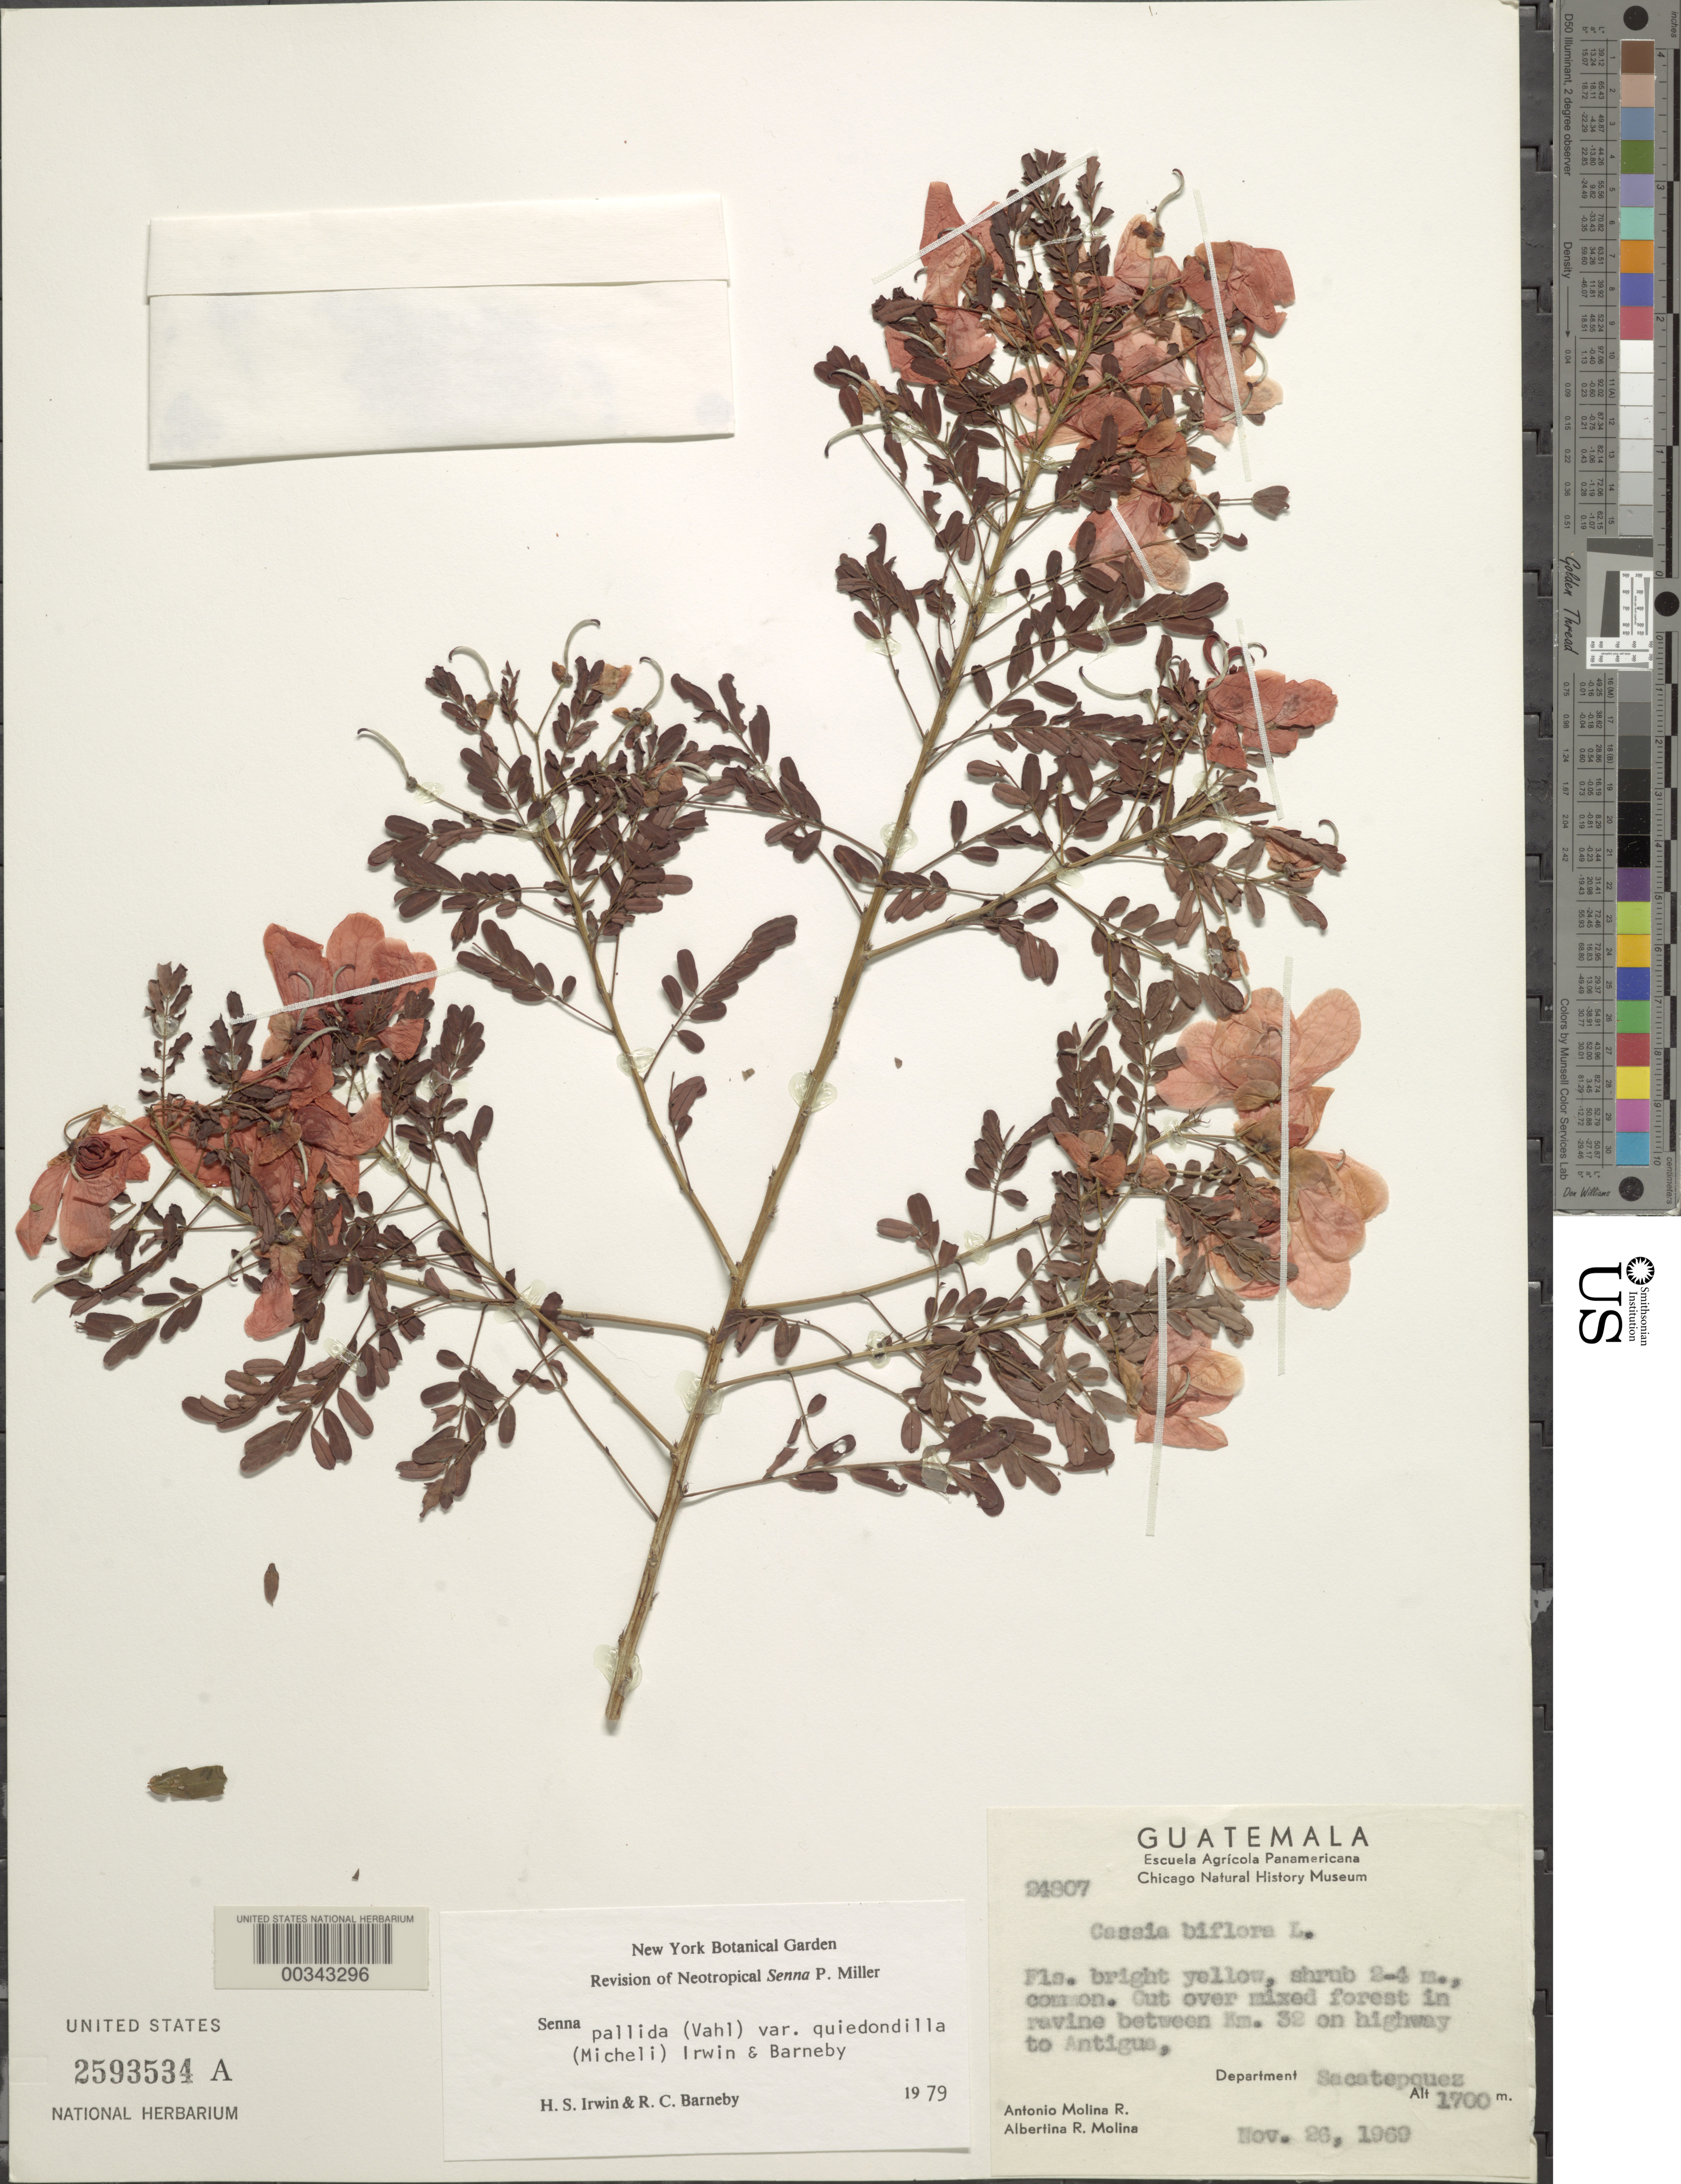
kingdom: Plantae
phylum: Tracheophyta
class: Magnoliopsida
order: Fabales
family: Fabaceae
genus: Senna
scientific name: Senna pallida var. quiedondilla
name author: (Micheli) H.S. Irwin & Barneby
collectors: A. Molina R. & A. Molina R.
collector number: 24807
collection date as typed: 26 Nov 1969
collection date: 1969-11-26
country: Guatemala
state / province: Sacatepéquez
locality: Between km 32 on highway to Antigua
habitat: Cut over mixed forest in ravine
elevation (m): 1700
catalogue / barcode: US 2593534A